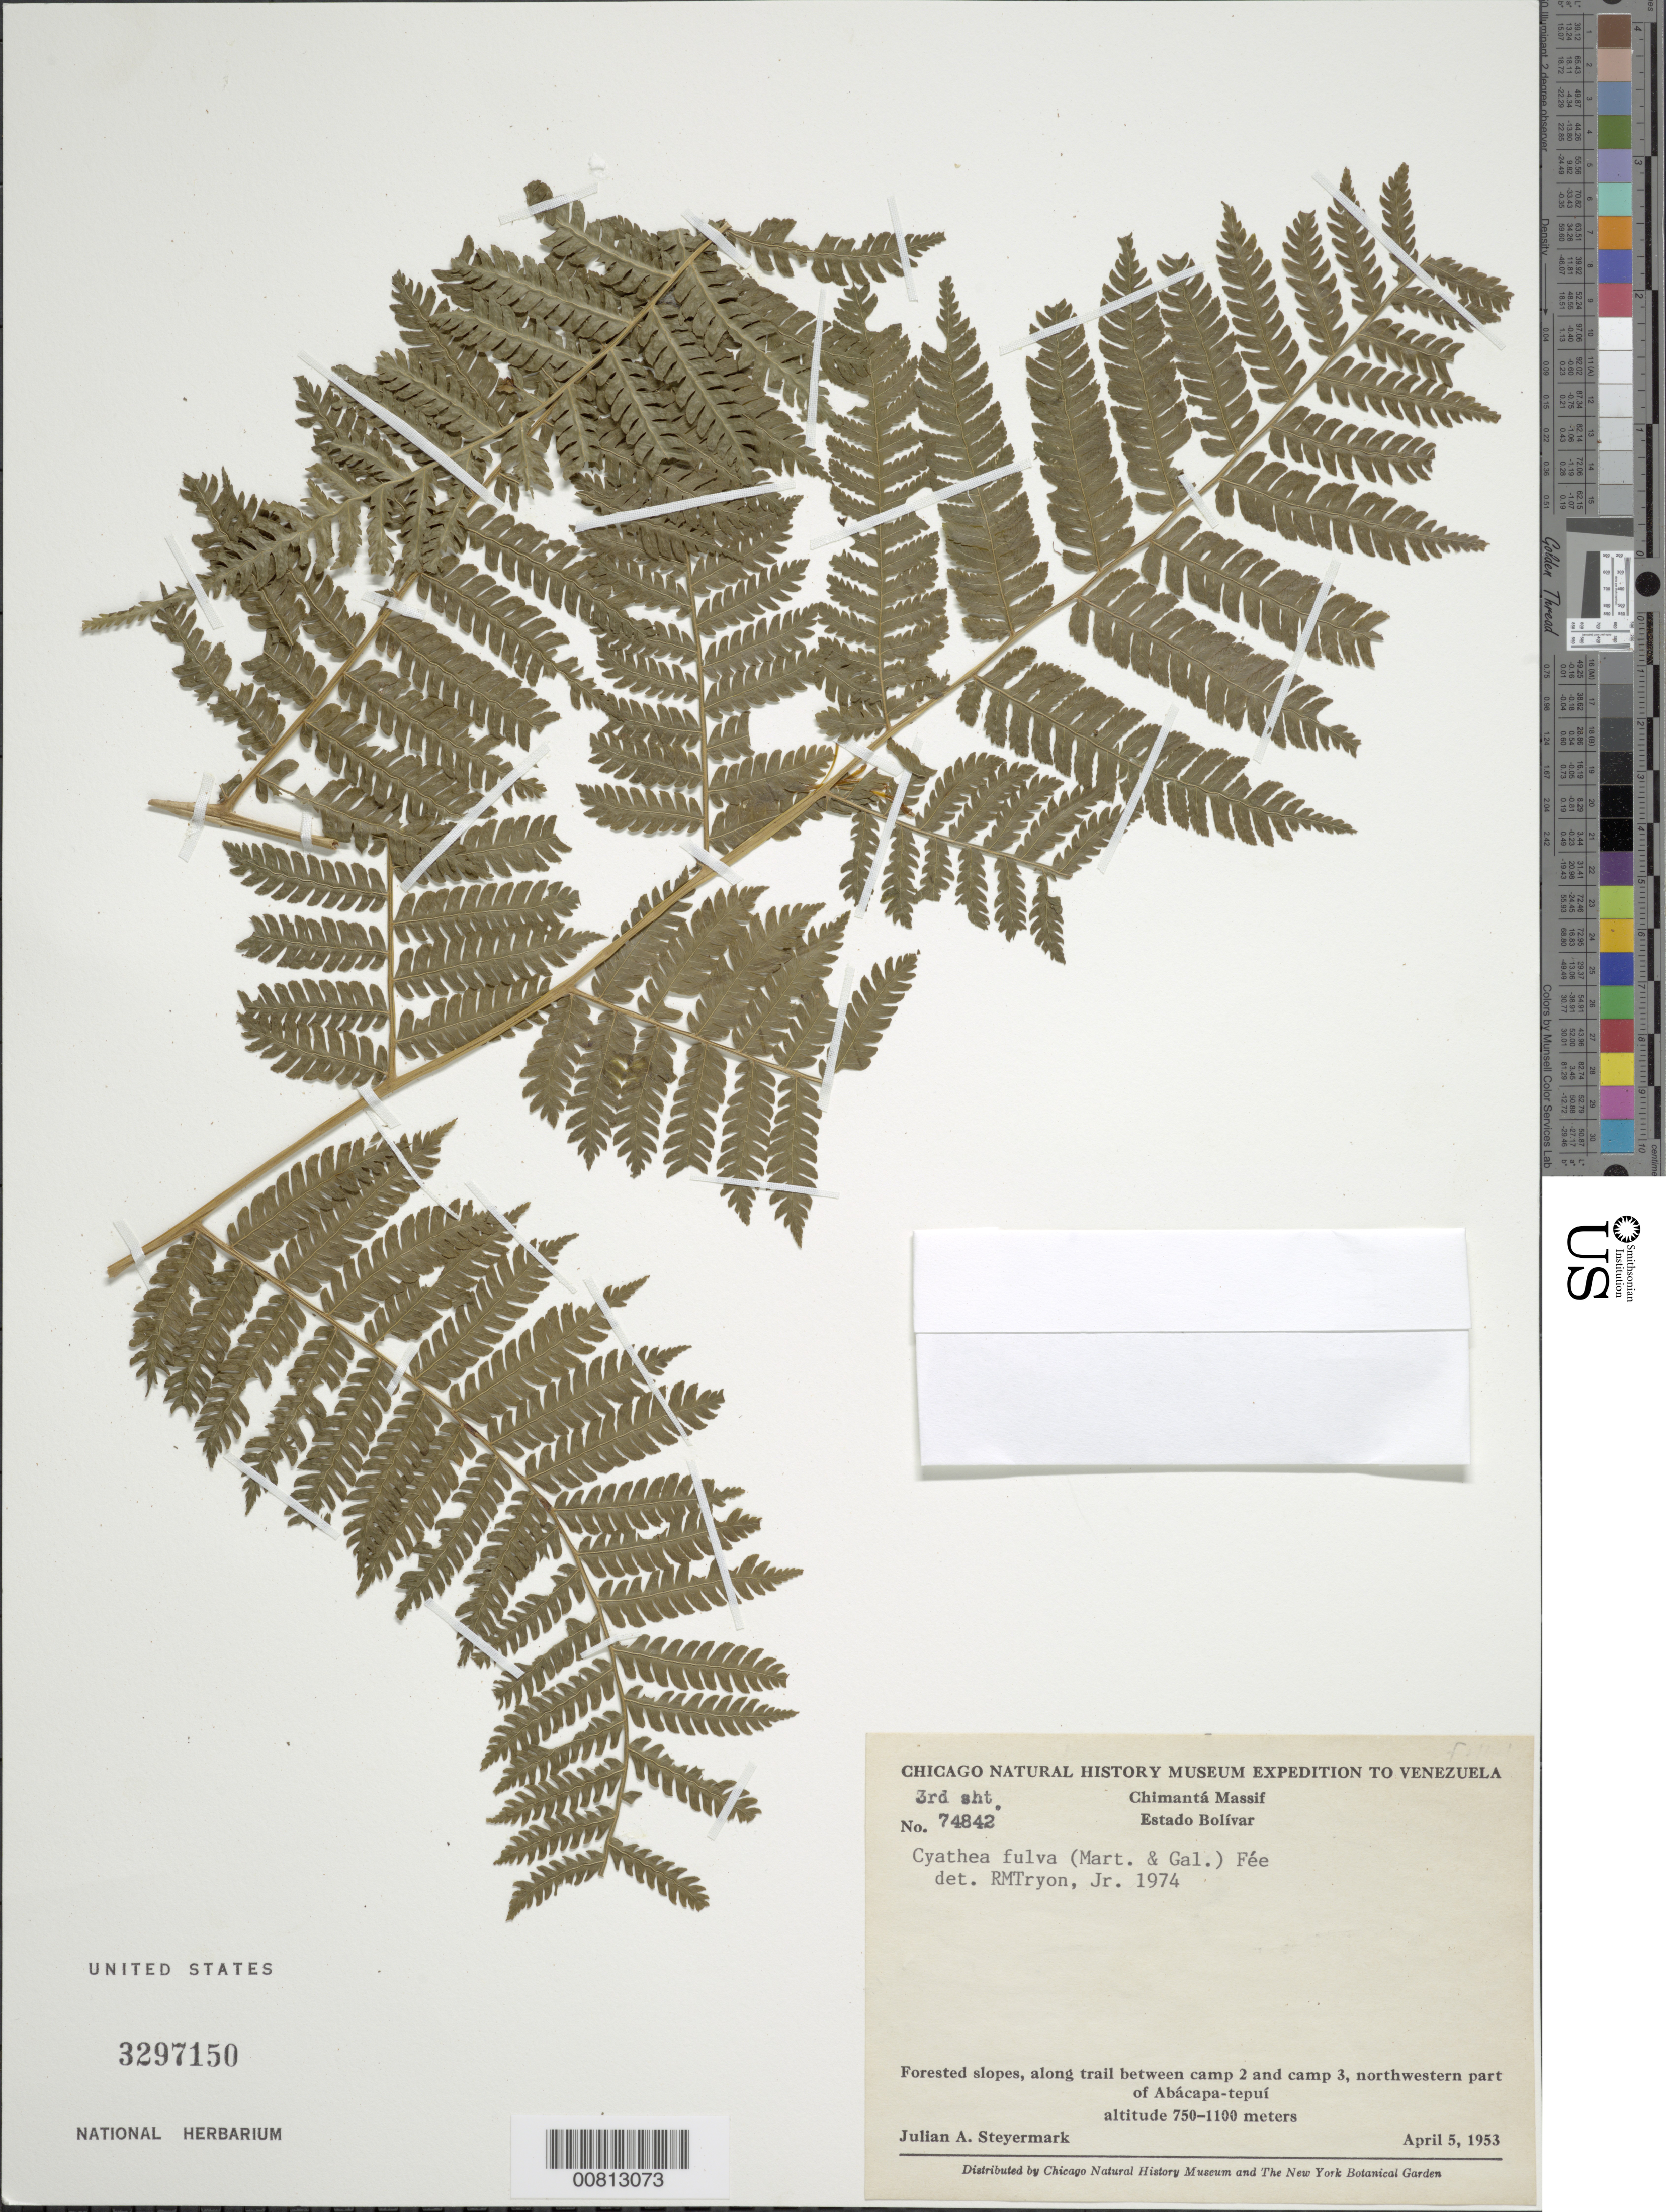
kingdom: Plantae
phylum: Tracheophyta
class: Polypodiopsida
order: Cyatheales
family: Cyatheaceae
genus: Cyathea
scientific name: Cyathea fulva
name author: (M. Martens & Galeotti) Fée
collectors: J. Steyermark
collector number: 74842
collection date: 1953-04-05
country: Venezuela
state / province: Bolivar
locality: Chimantá Massif. Estado Bolívar. Forested slopes, along trail between camp 2 and camp 3, northwestern part of Abácapa-tepuí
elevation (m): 750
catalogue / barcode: US 3297150